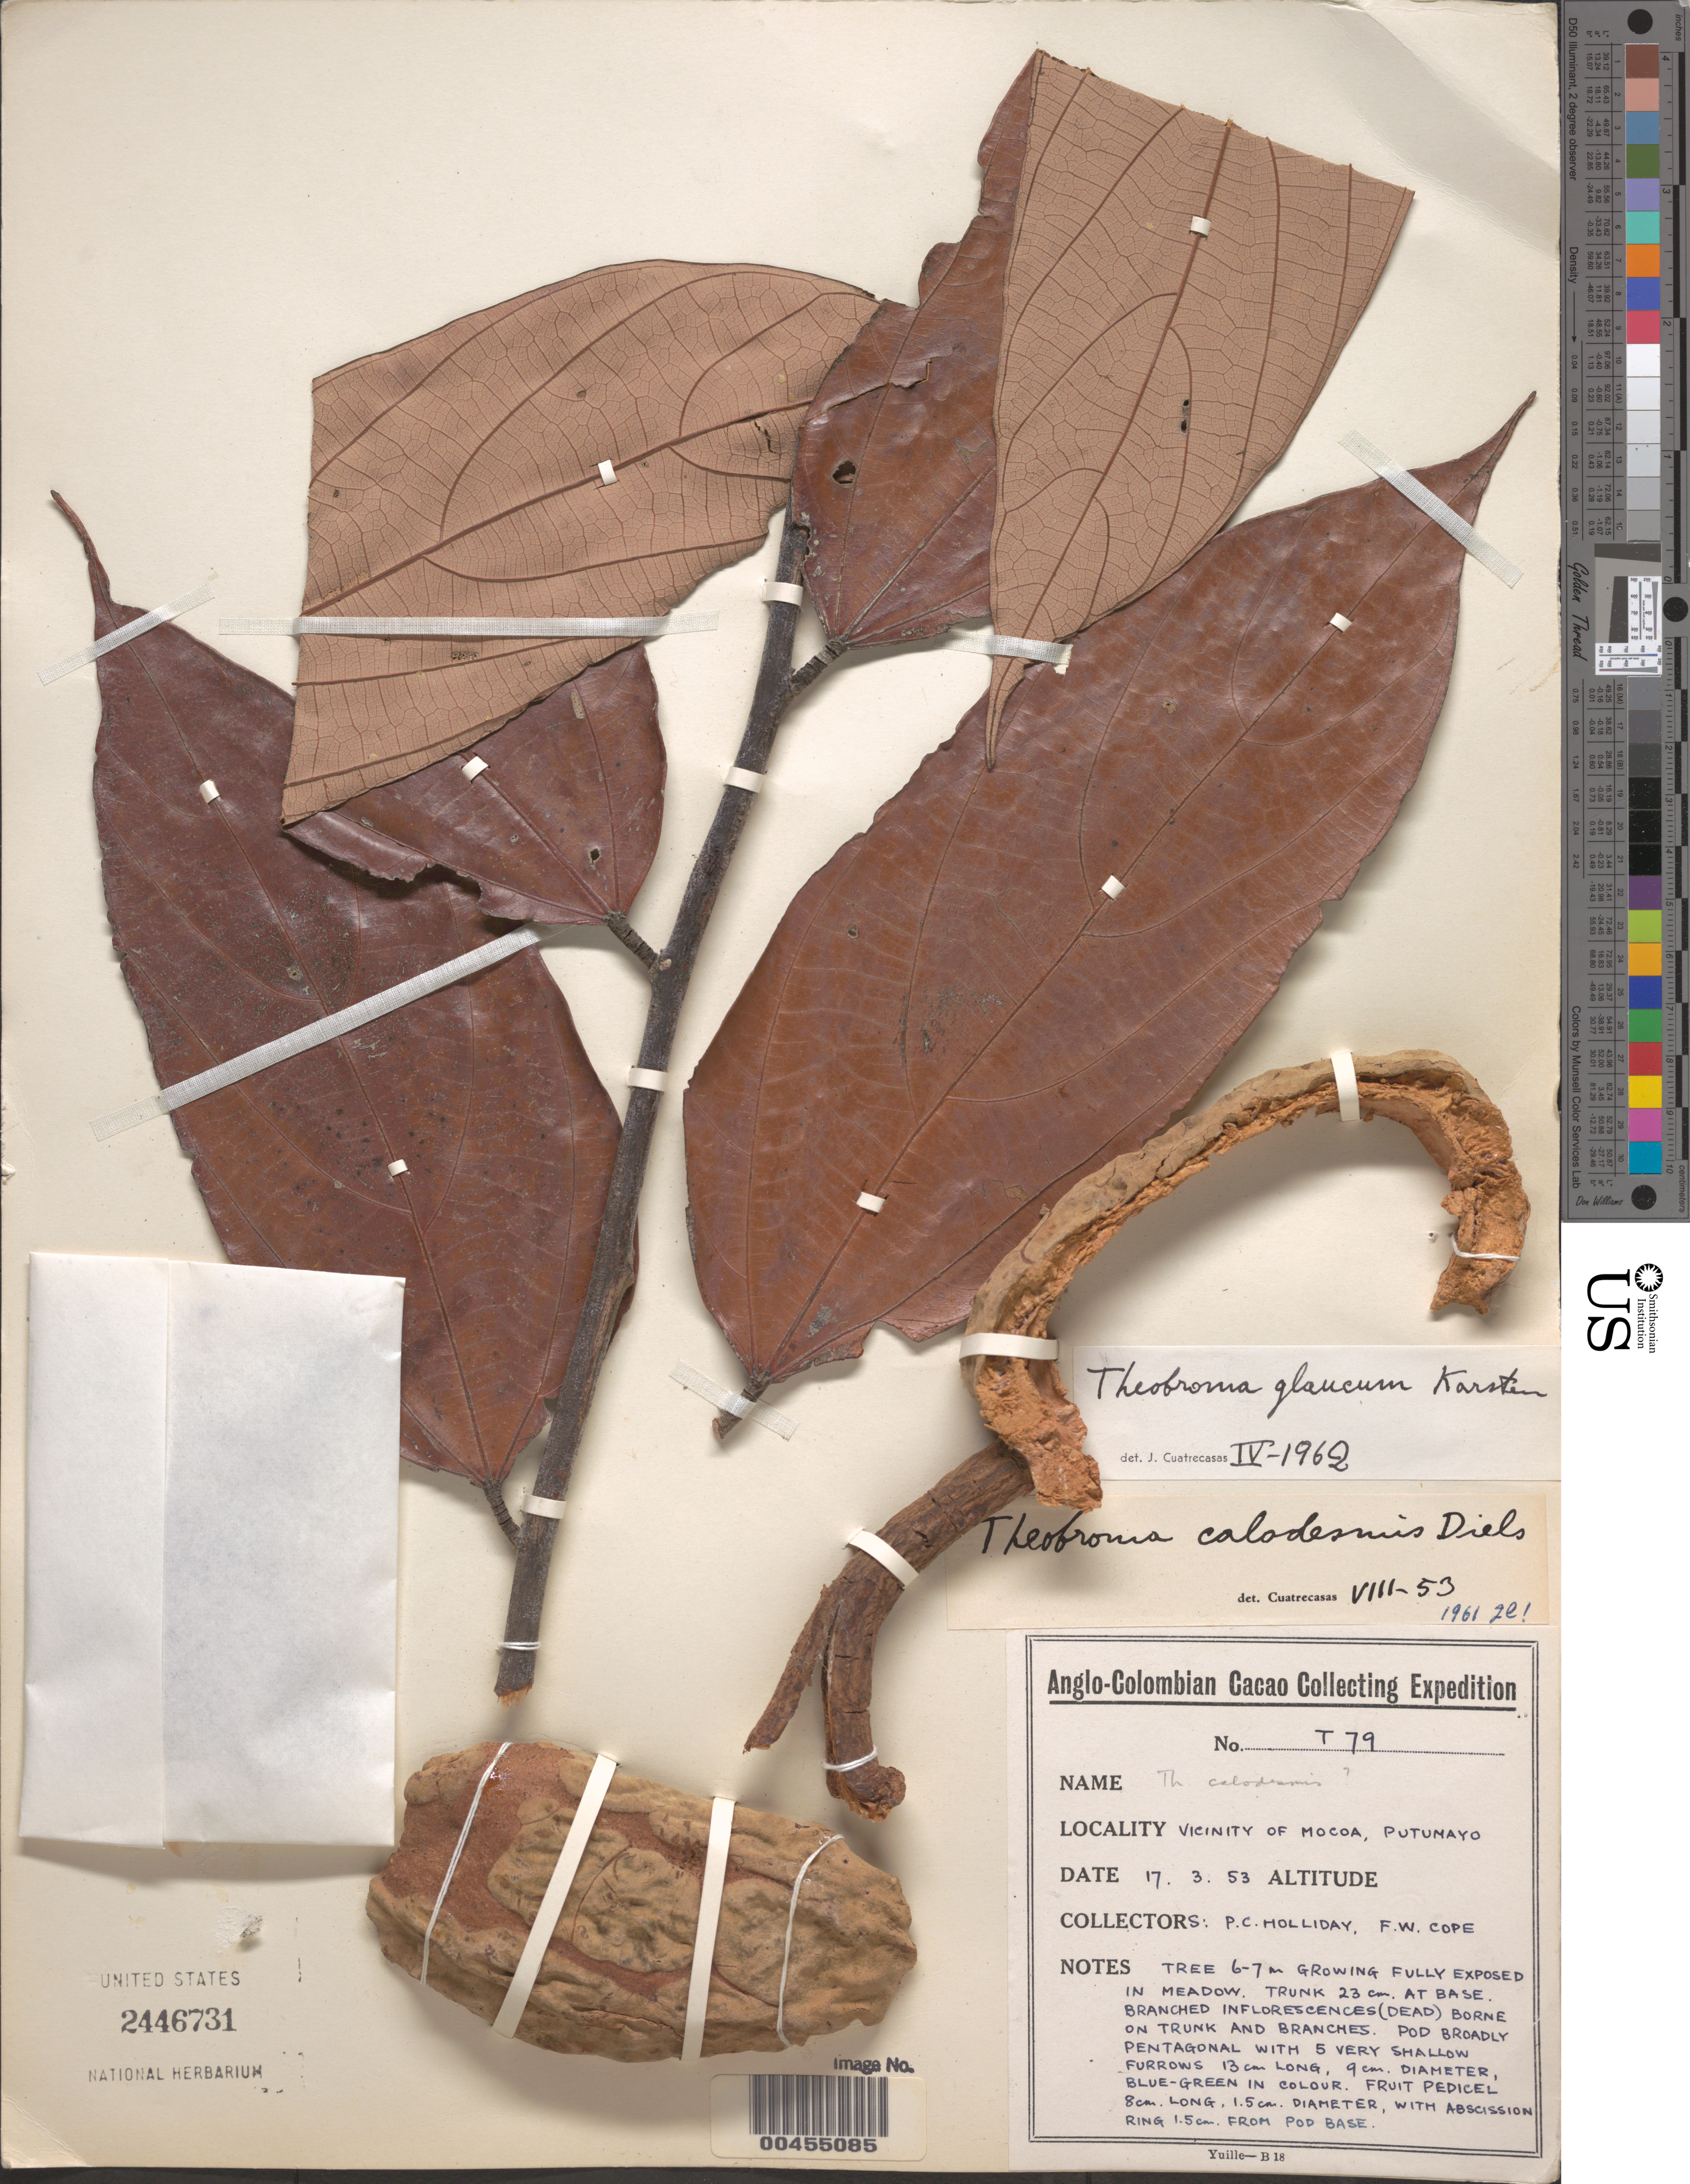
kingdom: Plantae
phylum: Tracheophyta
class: Magnoliopsida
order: Malvales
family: Malvaceae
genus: Theobroma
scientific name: Theobroma glaucum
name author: H. Karst.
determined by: Cuatrecasas, J.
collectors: P. C. Holliday & F. Cope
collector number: T79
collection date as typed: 17 Mar 1953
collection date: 1953-03-17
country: Colombia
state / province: Putumayo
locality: Vicinity of Mocoa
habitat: fully exposed in meadow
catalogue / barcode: US 2446731